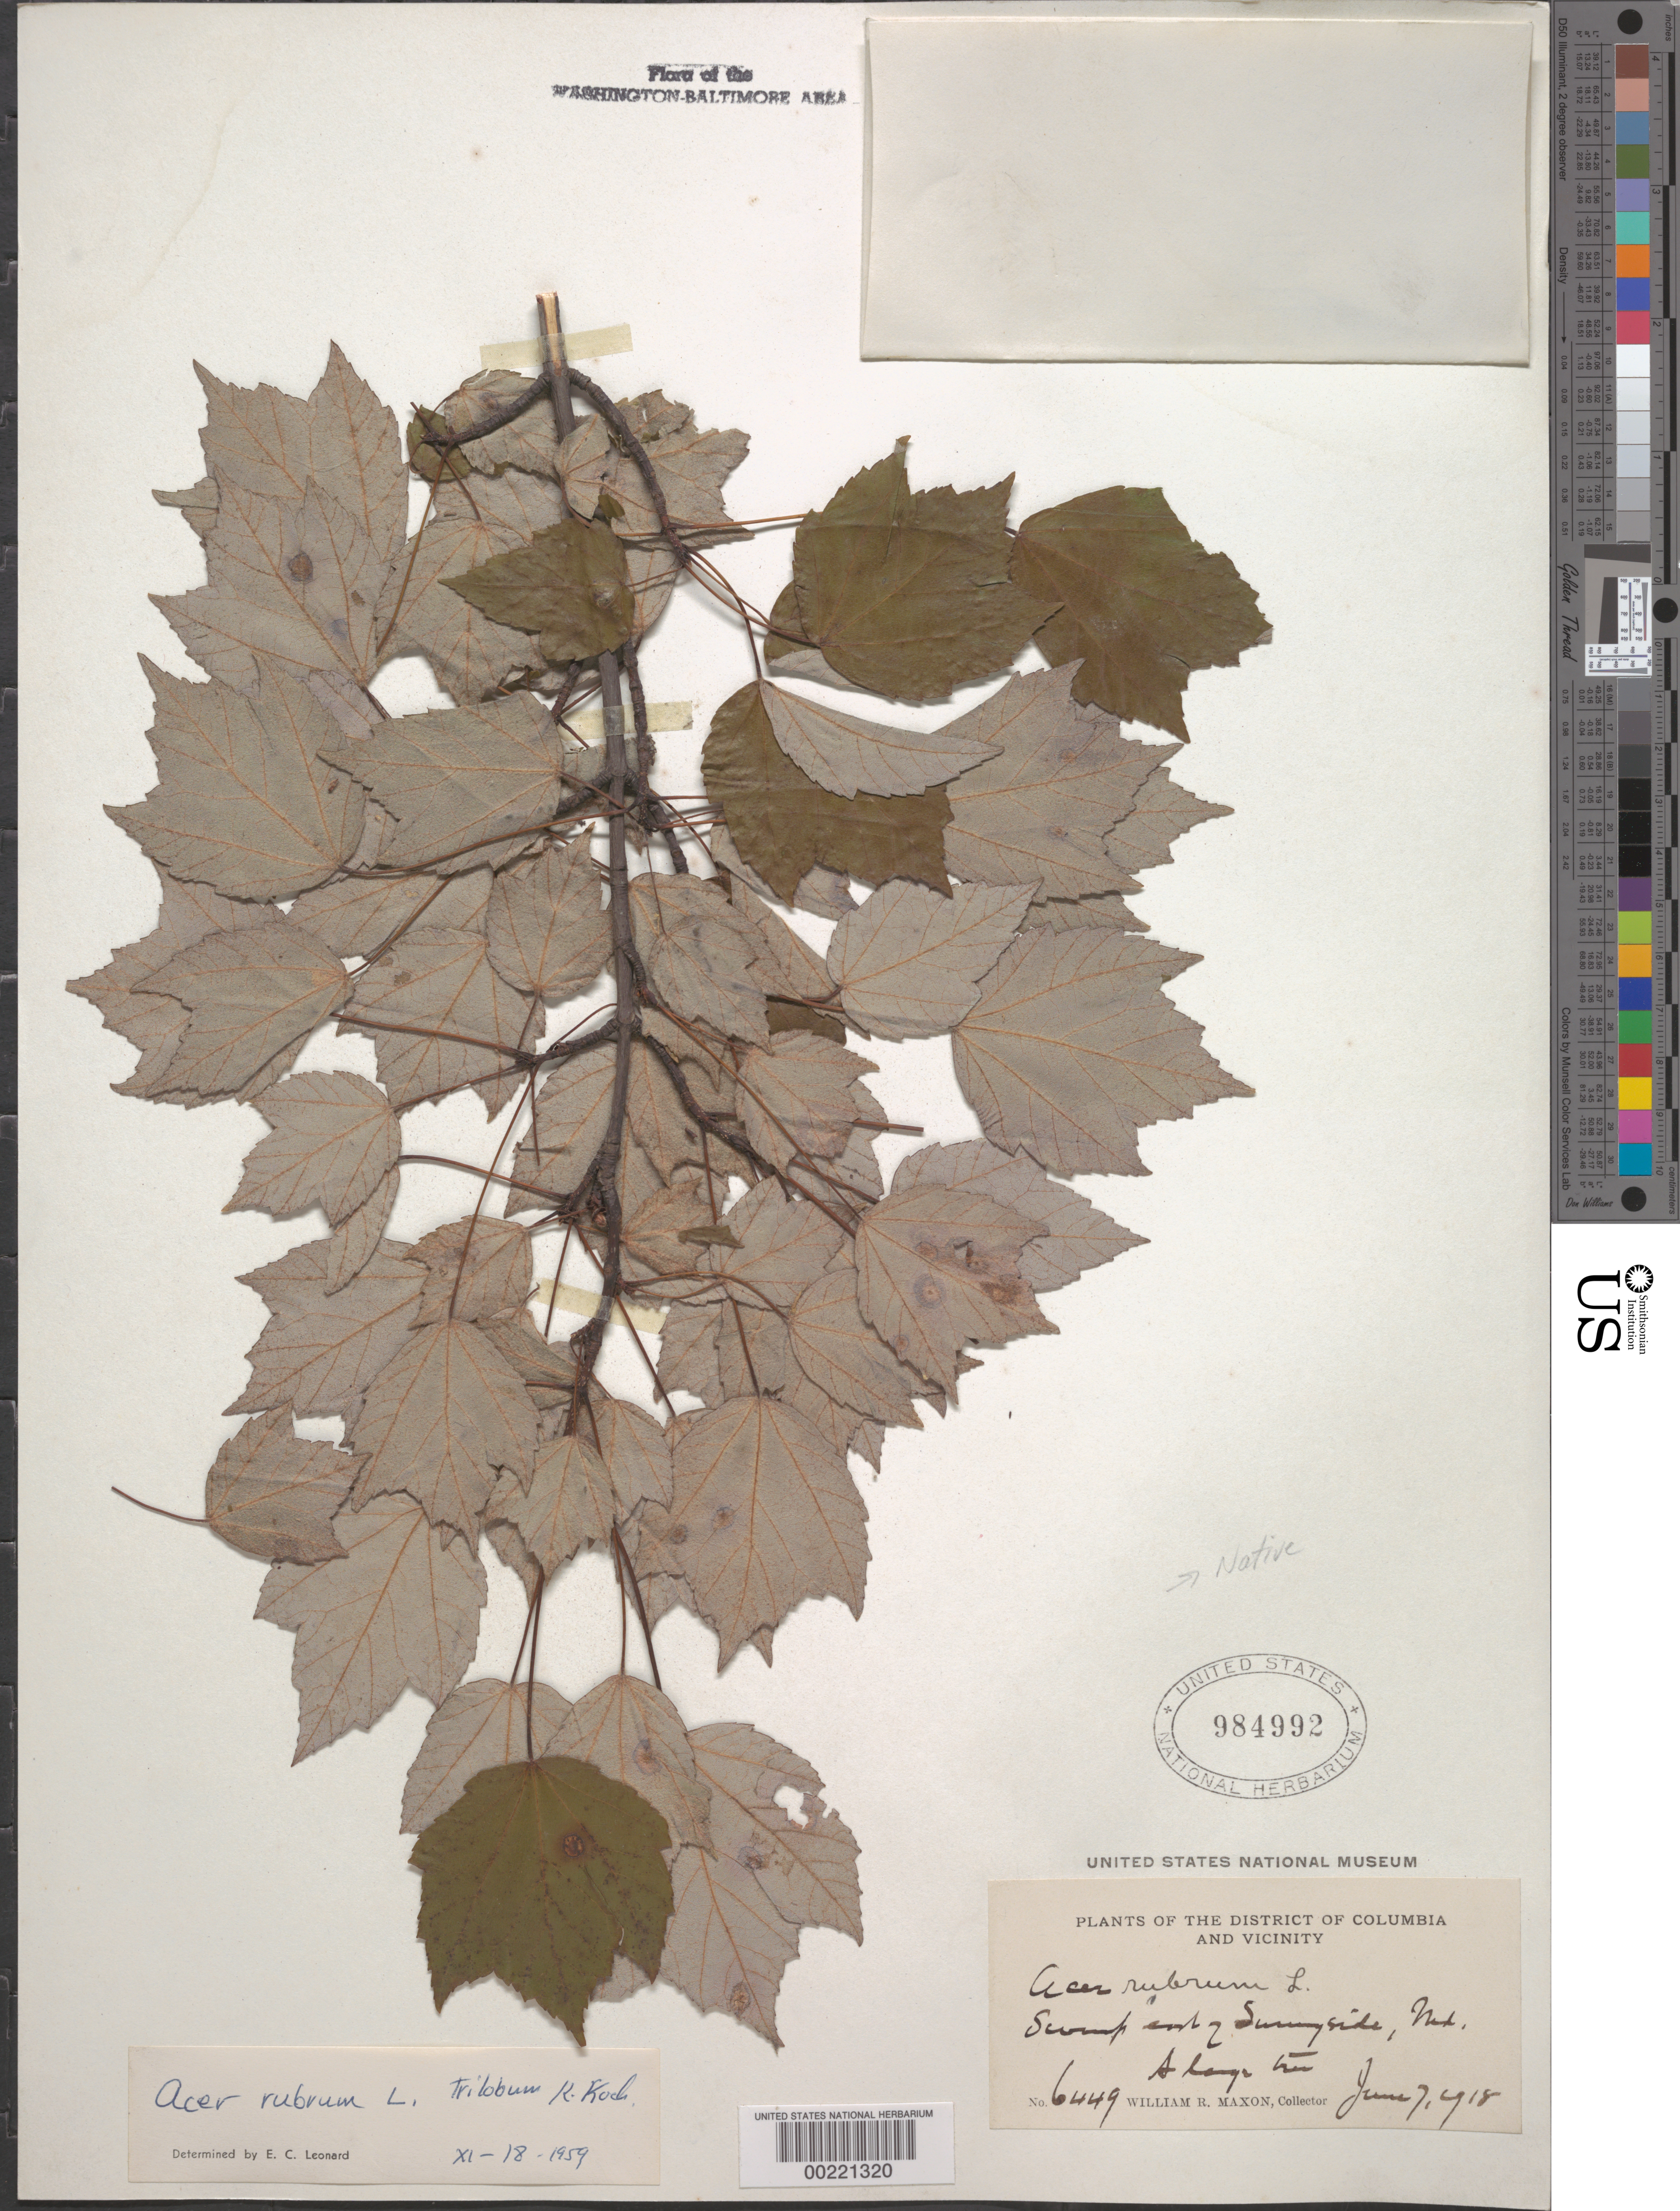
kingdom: Plantae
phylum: Tracheophyta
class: Magnoliopsida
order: Sapindales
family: Sapindaceae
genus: Acer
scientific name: Acer rubrum var. trilobum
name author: Torr. & A. Gray ex K. Koch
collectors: W. R. Maxon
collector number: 6449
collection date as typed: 07 Jun 1918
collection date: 1918-06-07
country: United States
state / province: Maryland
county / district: Prince George's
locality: Swamp end of Sunnyside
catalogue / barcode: US 984992